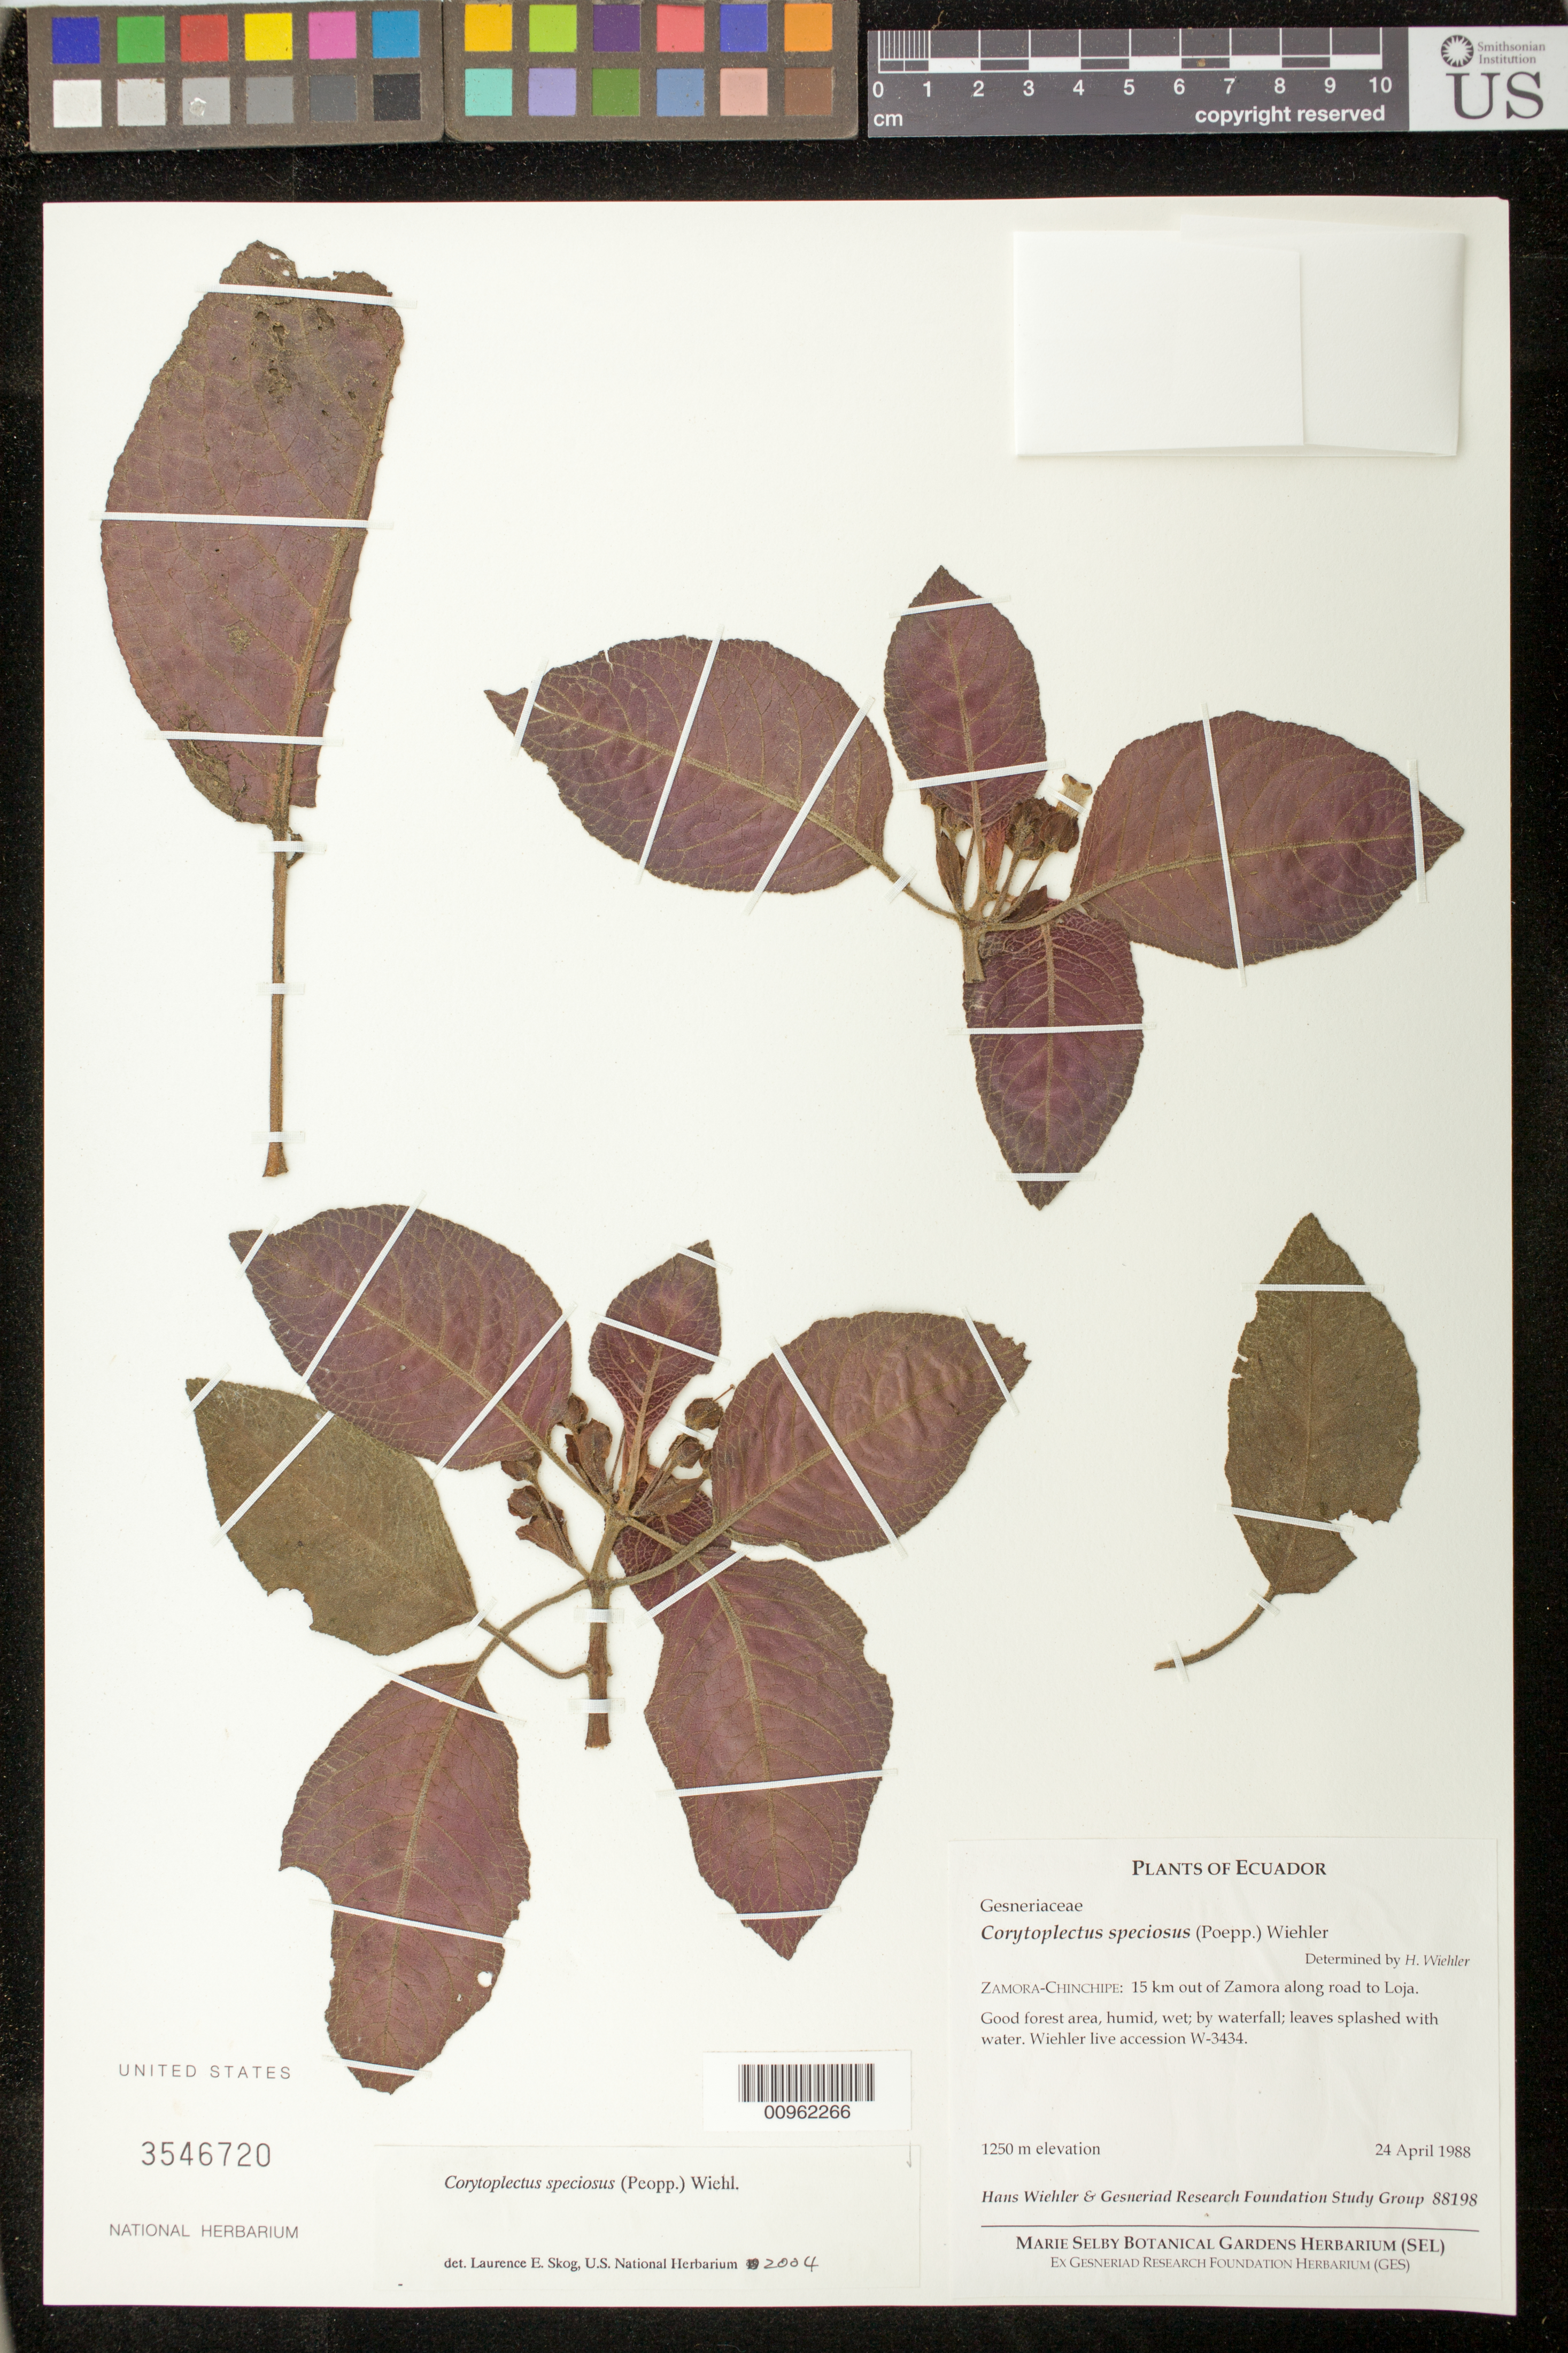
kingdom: Plantae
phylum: Tracheophyta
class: Magnoliopsida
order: Lamiales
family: Gesneriaceae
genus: Corytoplectus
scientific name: Corytoplectus speciosus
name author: (Poepp.) Wiehler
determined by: Skog, Laurence E.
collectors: H. J. Wiehler & GRF Study Group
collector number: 88198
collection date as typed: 24 Apr 1988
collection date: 1988-04-24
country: Ecuador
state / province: Zamora-Chinchipe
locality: Zamora-Chinchipe: 15 km out of Zamora along road to Loja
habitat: Good forest area, humid, wet, by waterfall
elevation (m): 1250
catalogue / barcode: US 3546720